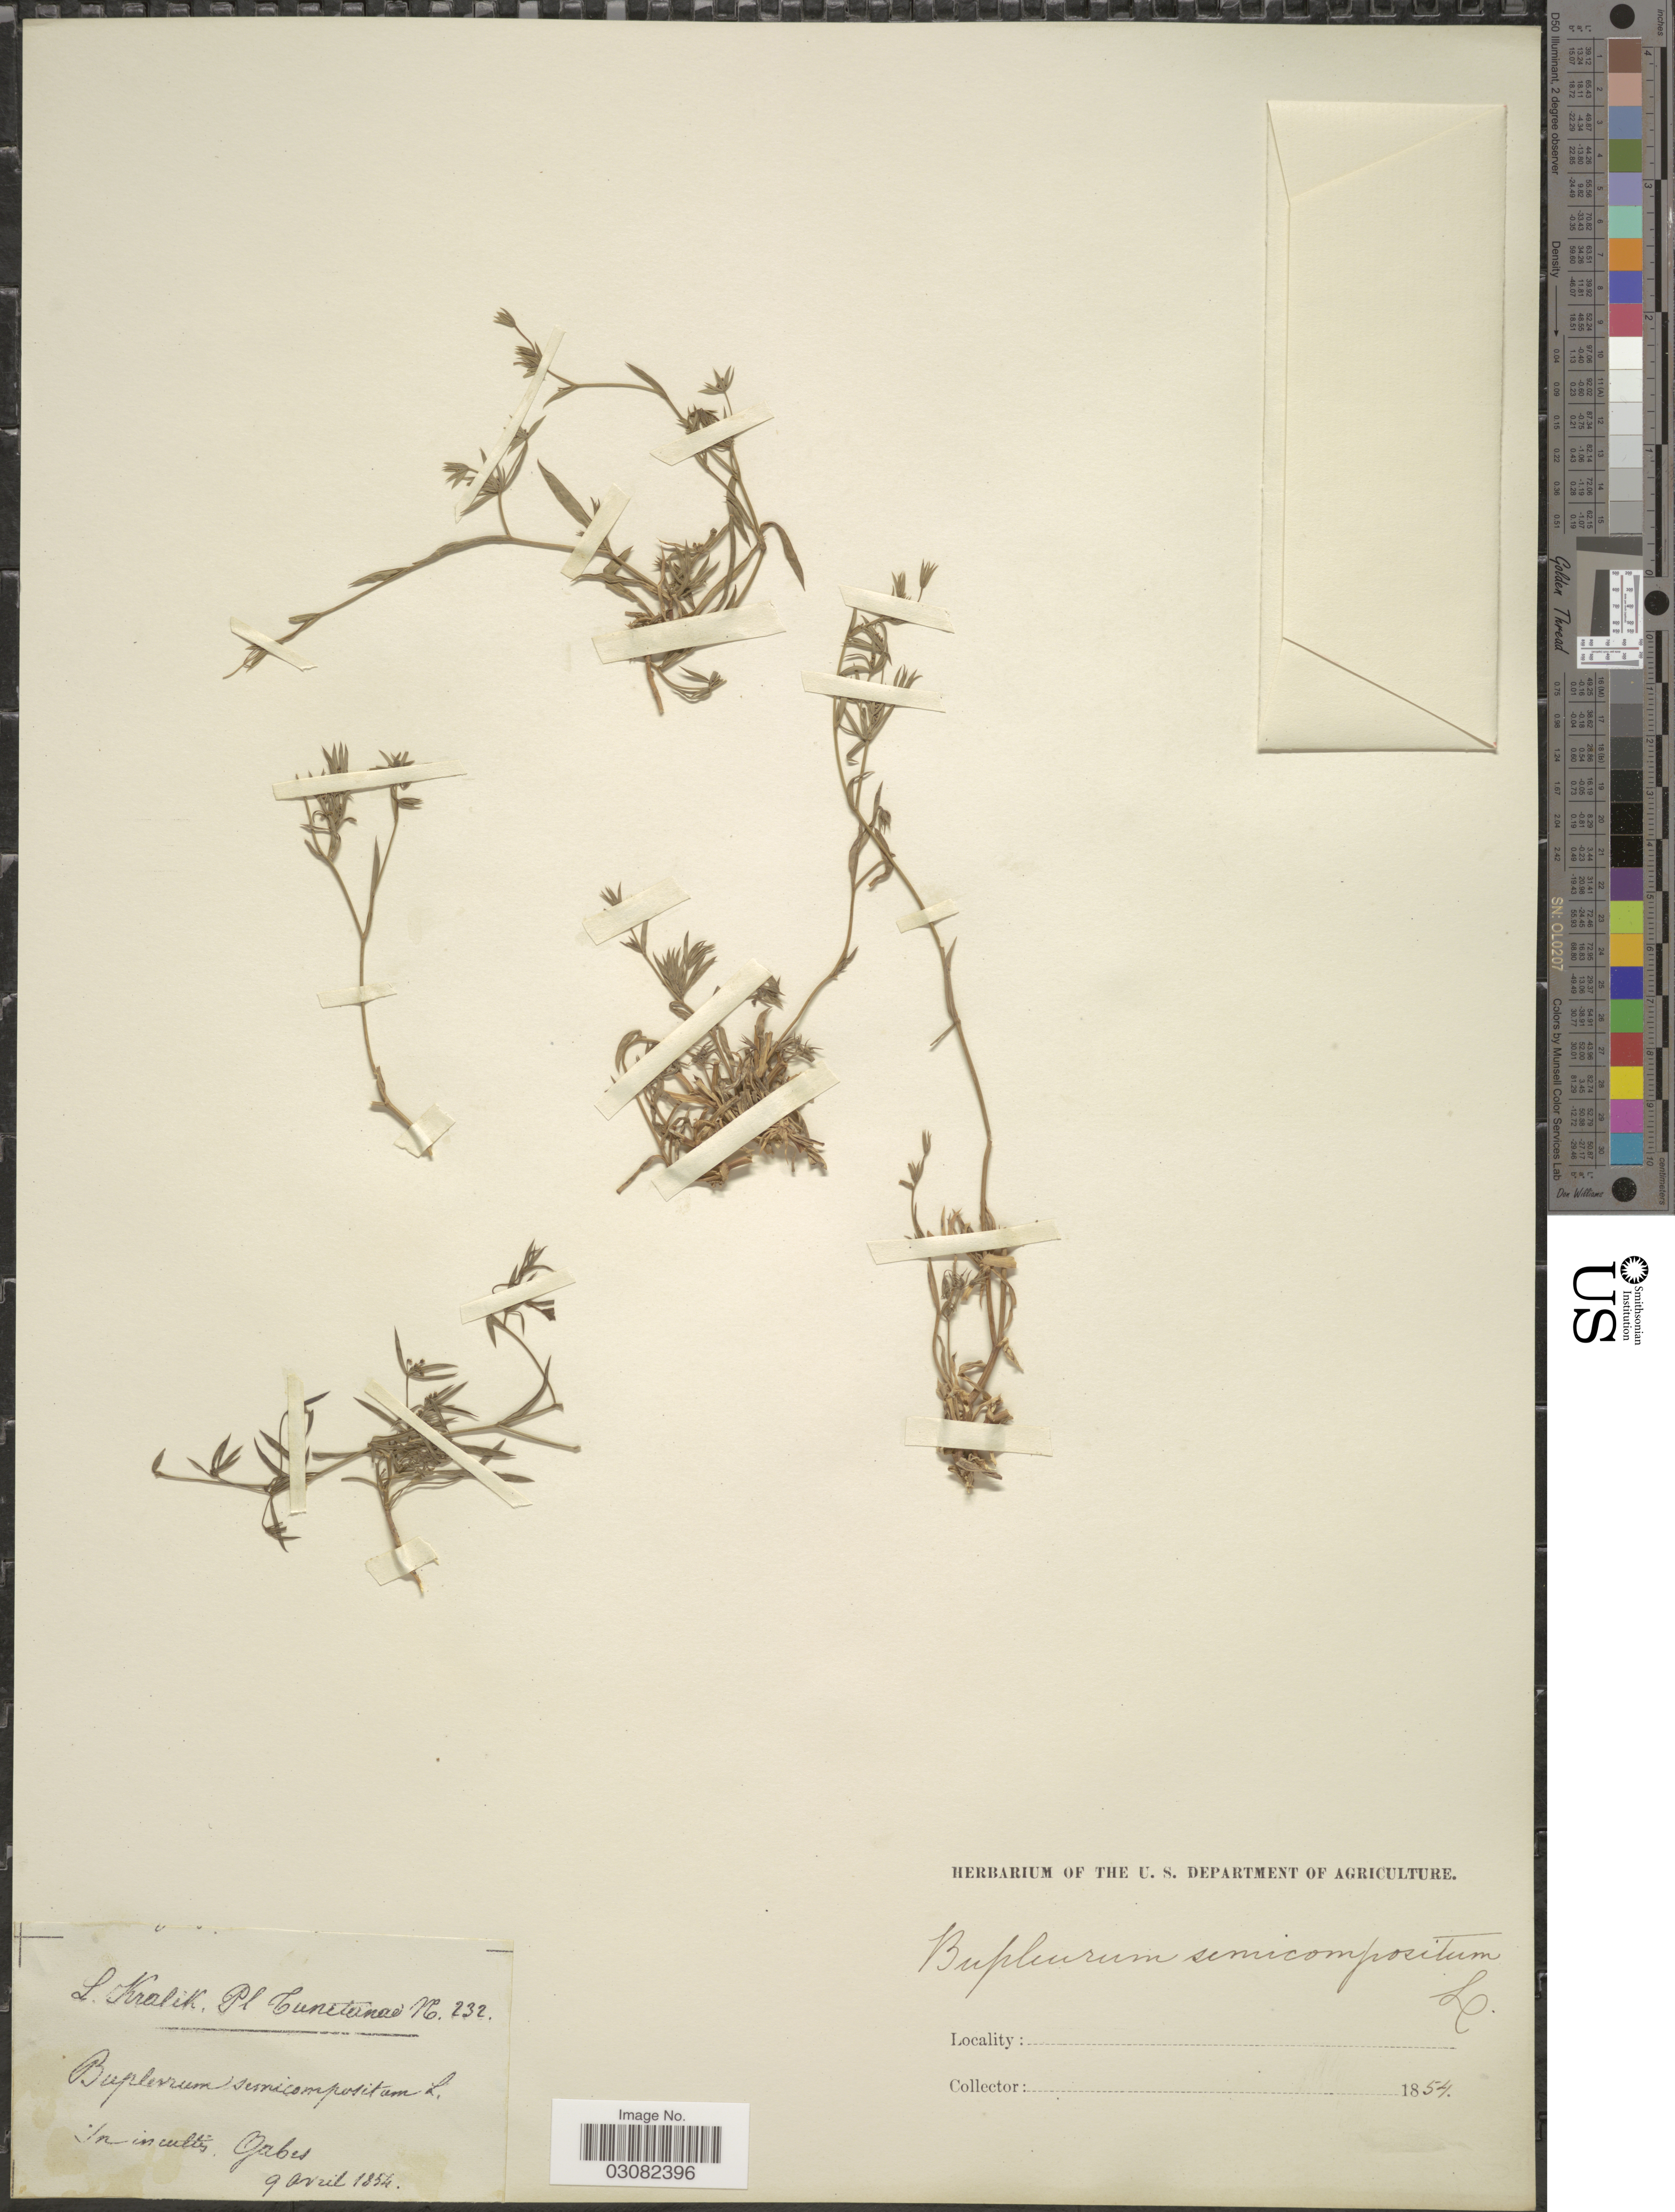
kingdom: Plantae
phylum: Tracheophyta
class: Magnoliopsida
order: Apiales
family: Apiaceae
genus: Bupleurum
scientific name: Bupleurum semicompositum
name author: L.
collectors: L. Kralik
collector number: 232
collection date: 1854-04-09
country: Tunisia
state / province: Gabès